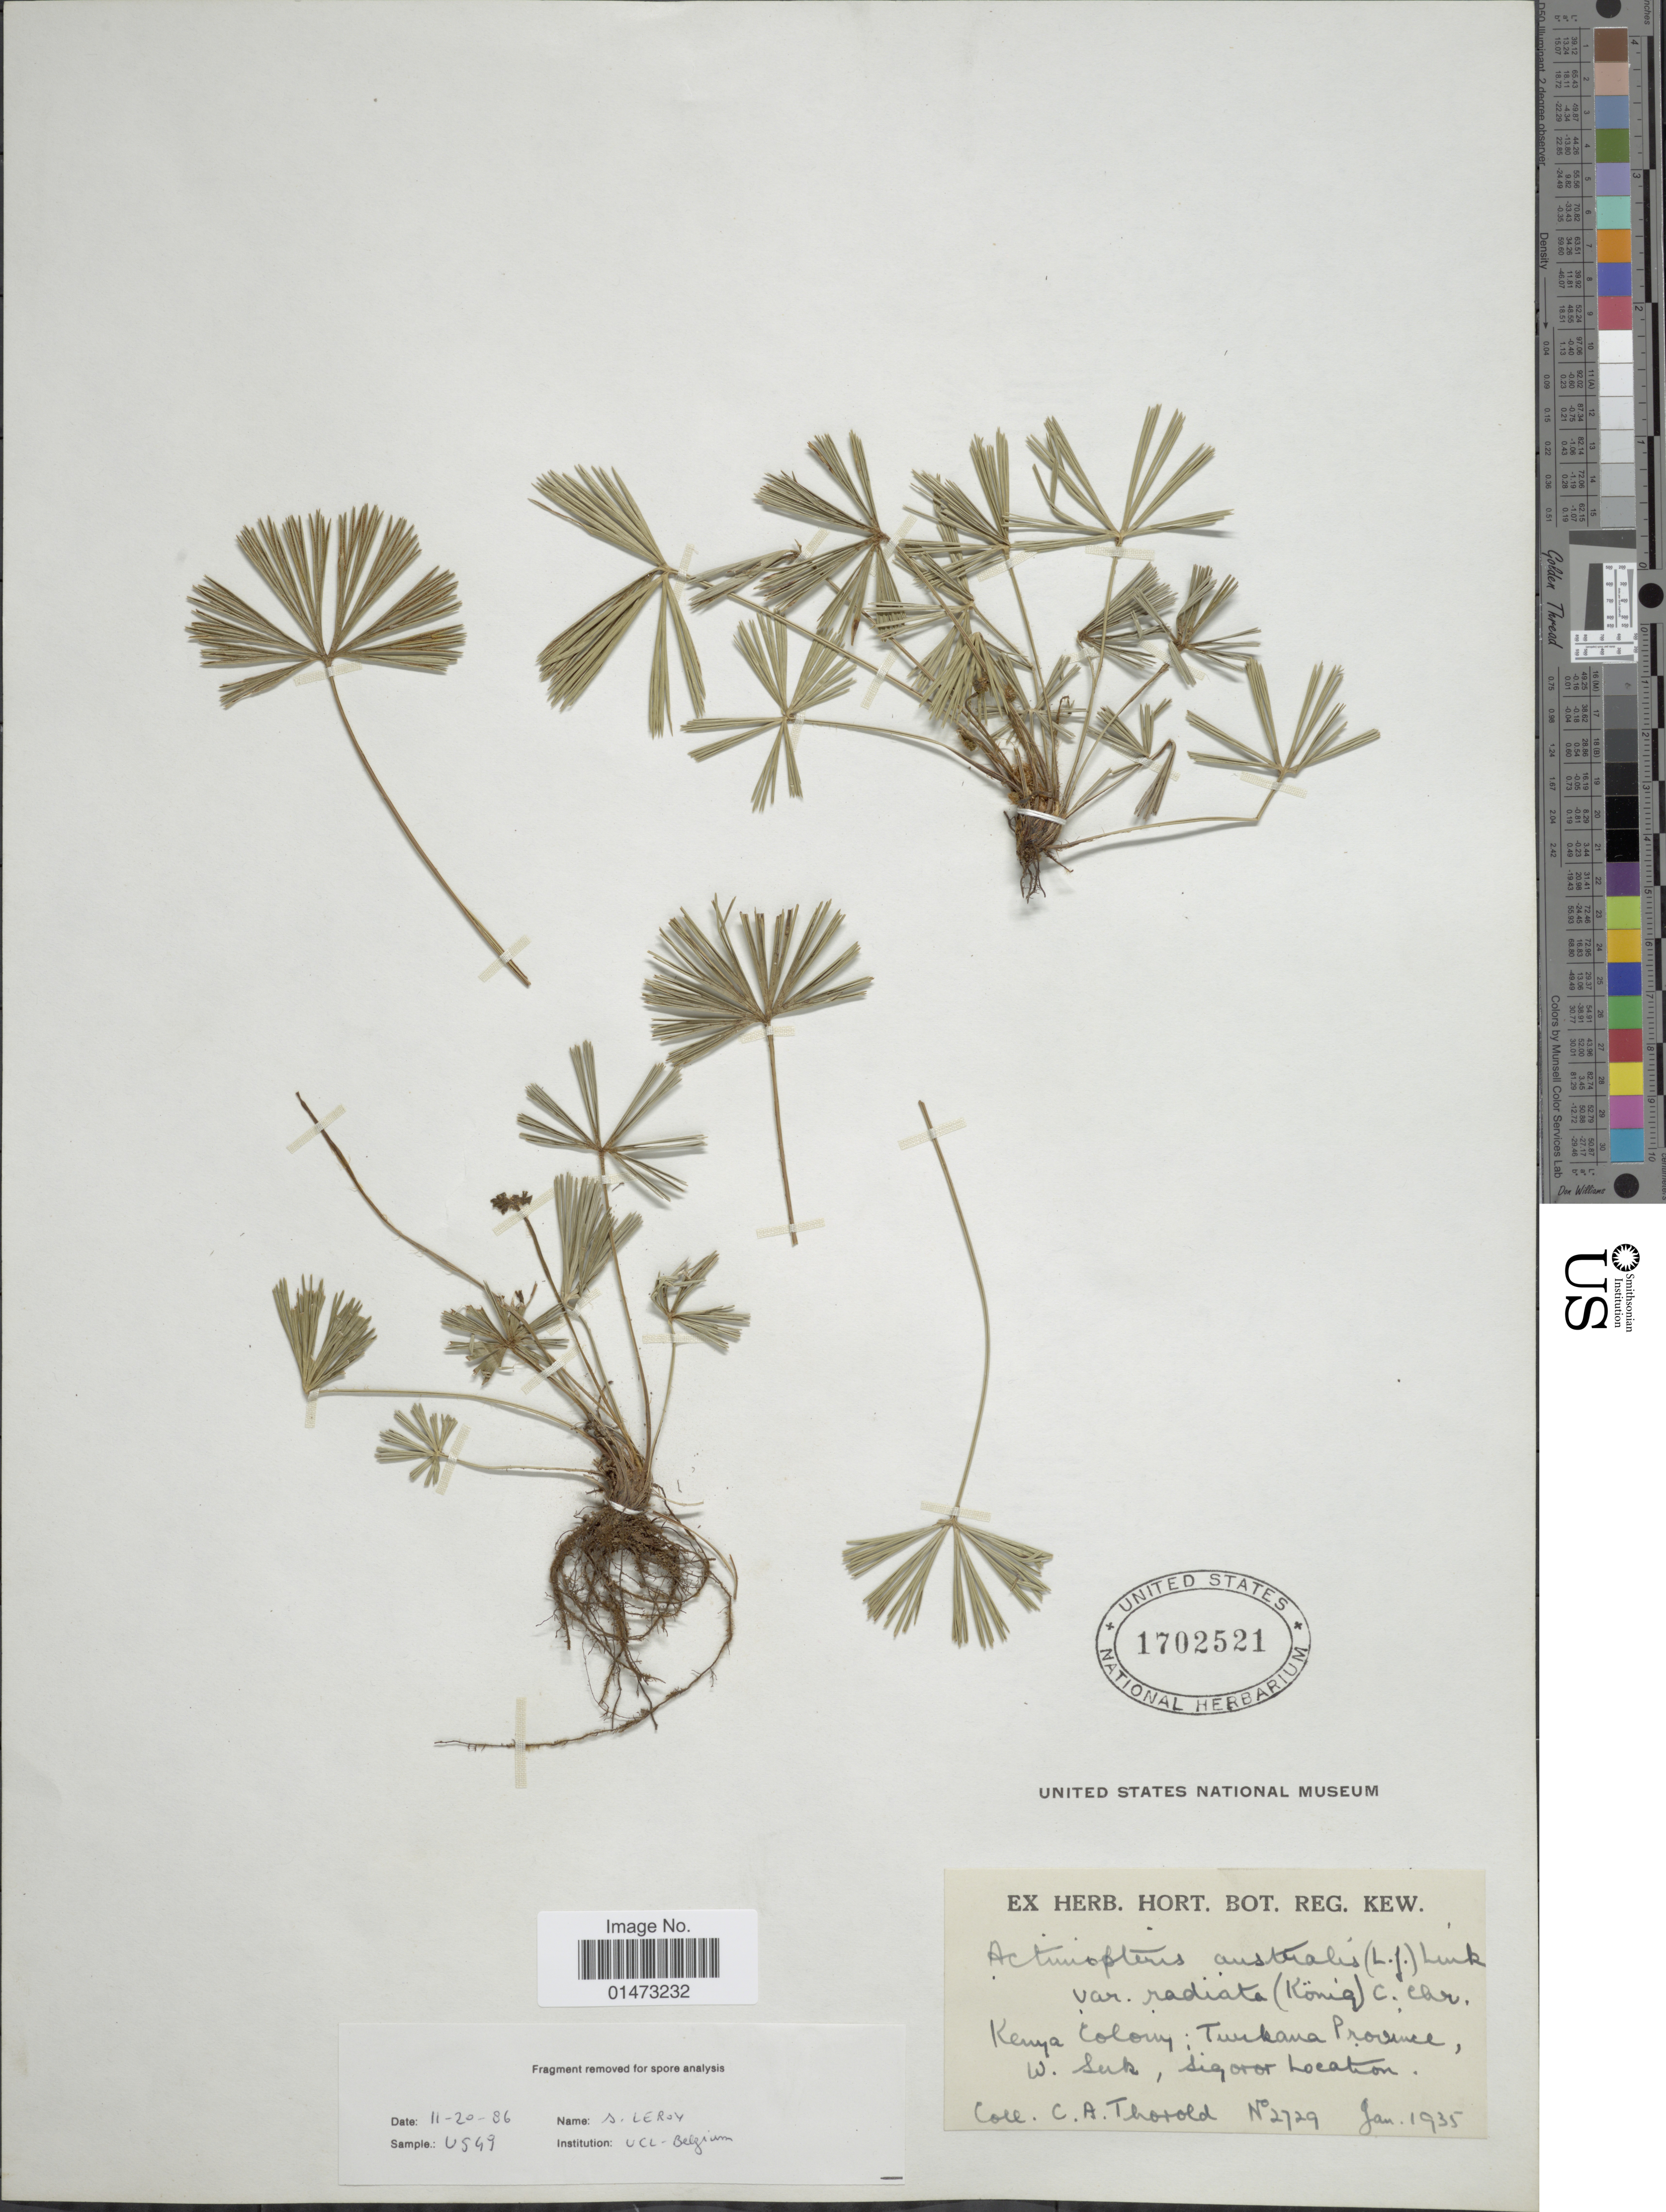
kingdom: Plantae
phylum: Tracheophyta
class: Polypodiopsida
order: Polypodiales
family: Pteridaceae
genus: Actiniopteris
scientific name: Actiniopteris radiata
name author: (Sw.) Link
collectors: C. Thorold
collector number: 2729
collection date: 1935-01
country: Kenya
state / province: Turkana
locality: W. Suk, Sigoror Location. [interpreted]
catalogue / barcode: US 1702521